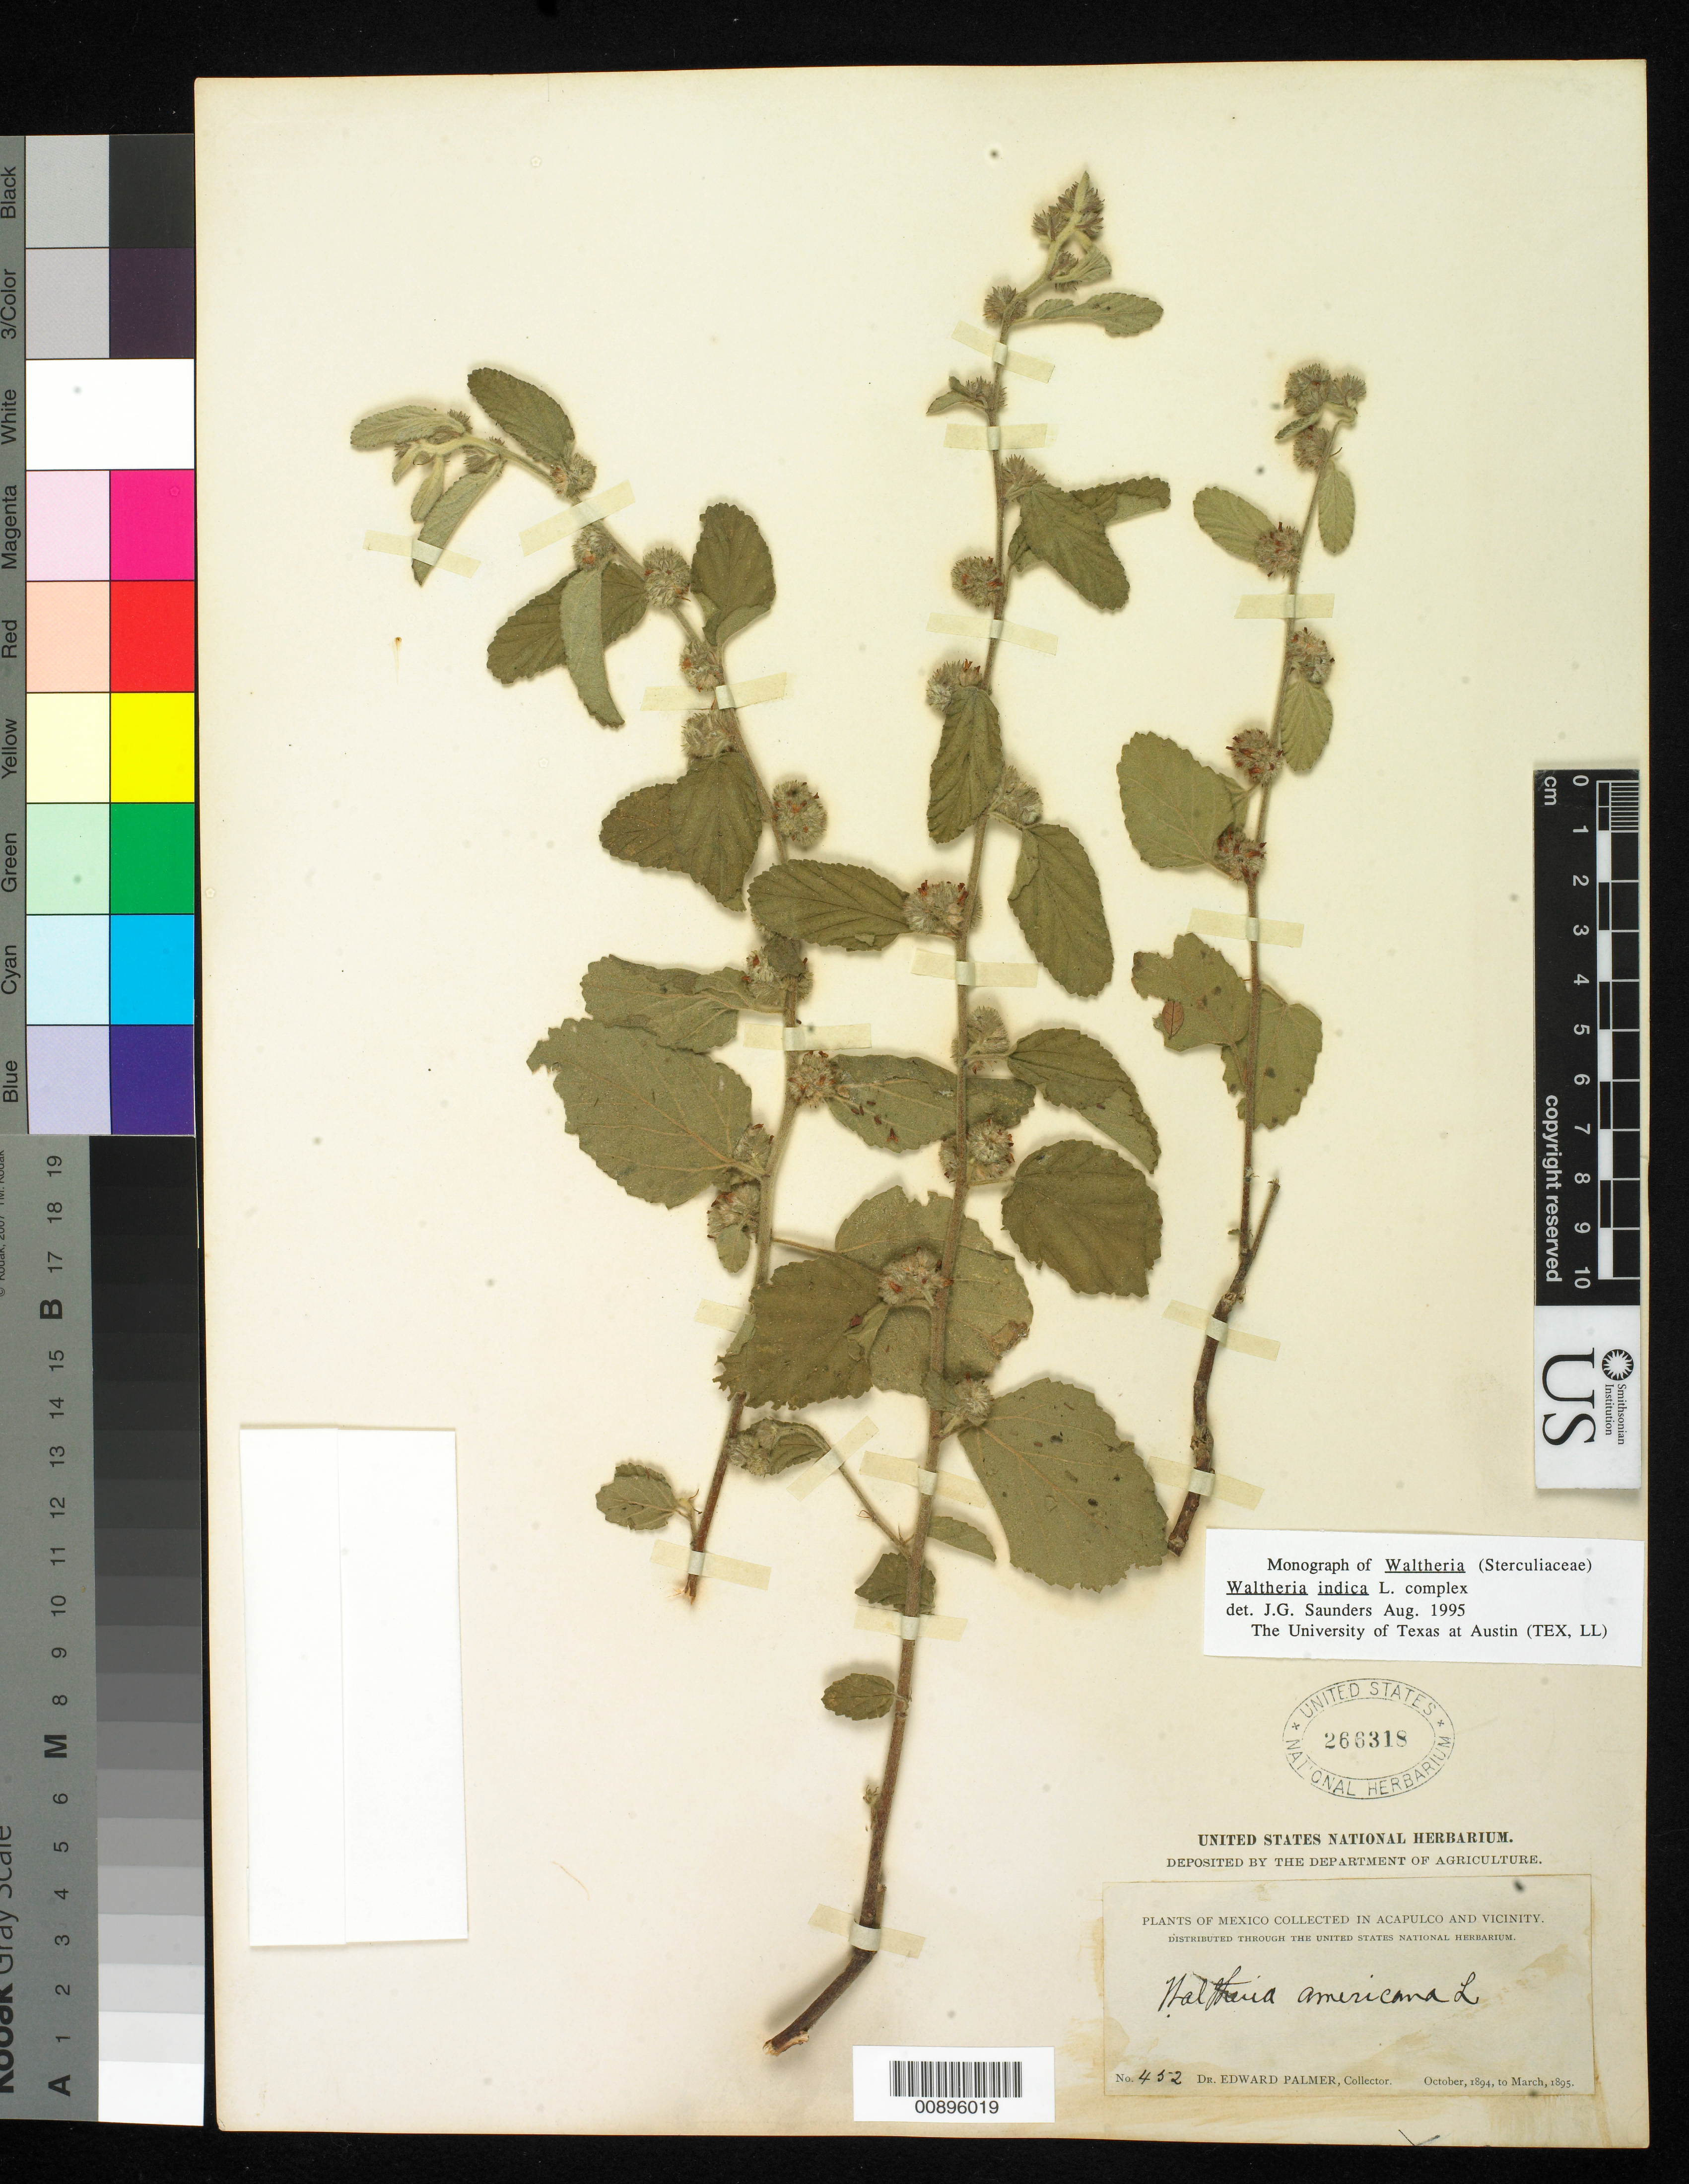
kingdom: Plantae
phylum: Tracheophyta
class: Magnoliopsida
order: Malvales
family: Malvaceae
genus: Waltheria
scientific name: Waltheria indica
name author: L.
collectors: E. Palmer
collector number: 452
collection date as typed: Oct 1894 to -- Mar 1895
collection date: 1894-10/1895-03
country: Mexico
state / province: Guerrero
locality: Acapulco, Guerrero and vicinity.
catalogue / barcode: US 266318